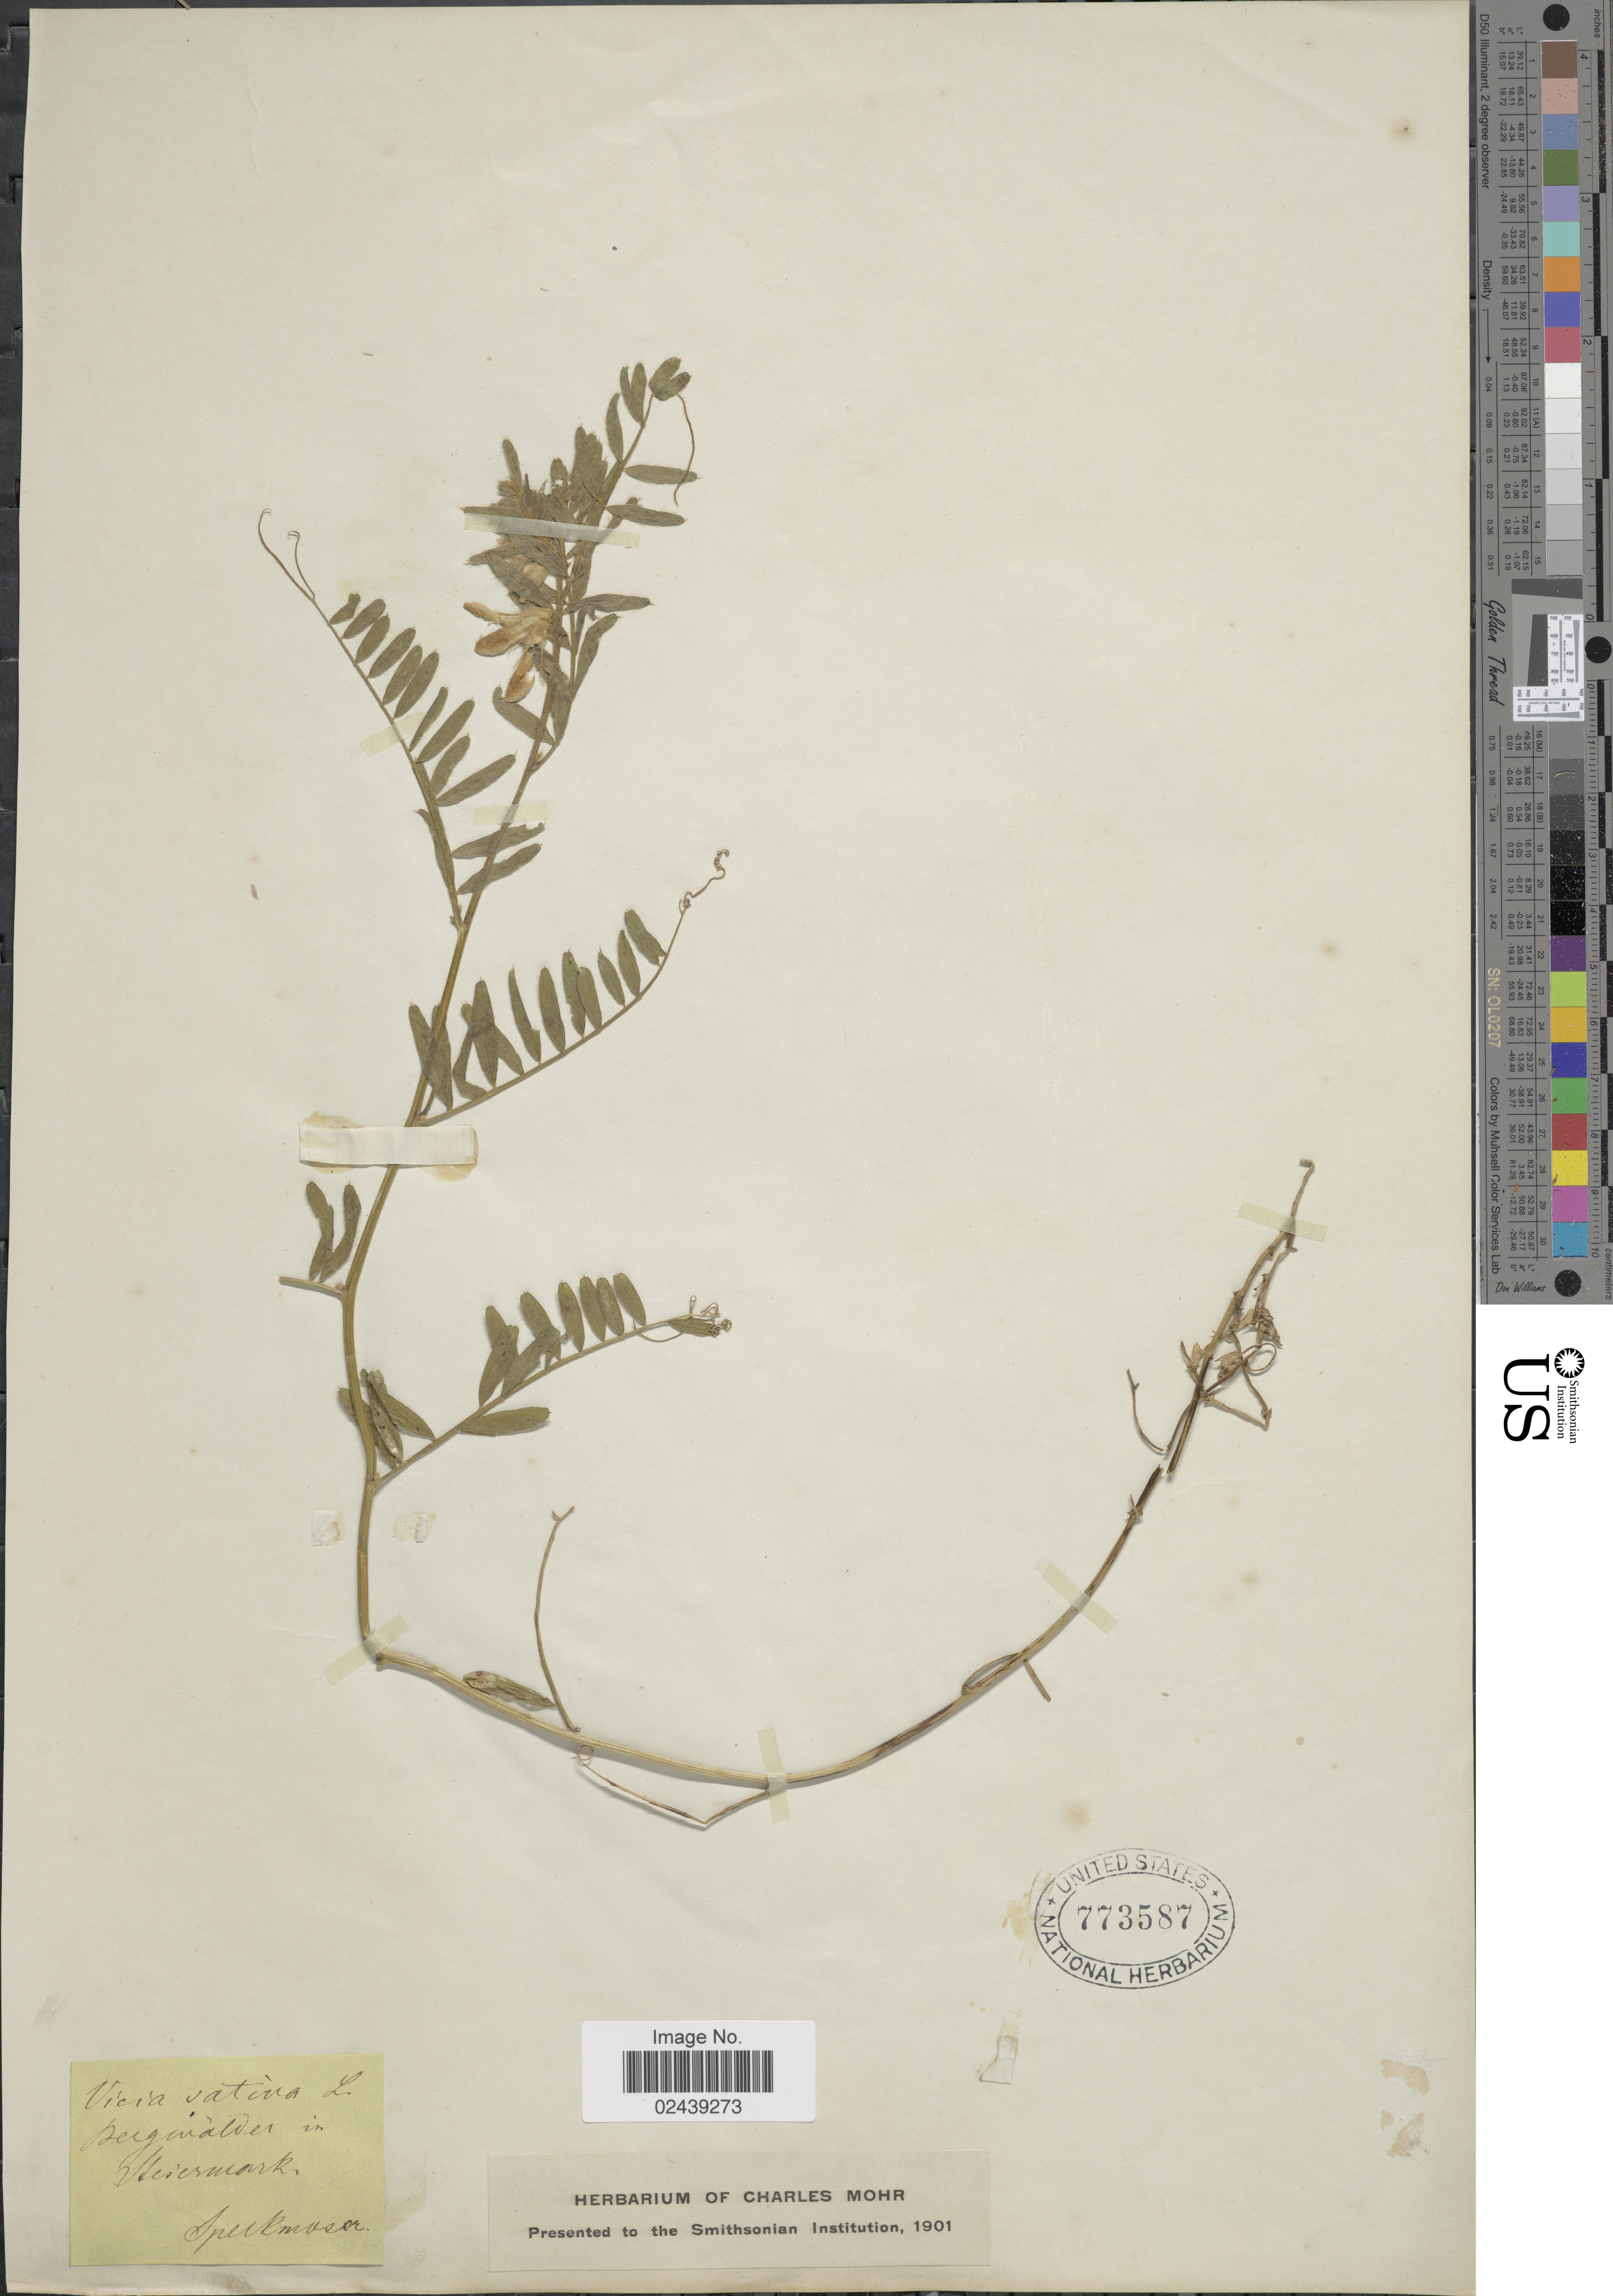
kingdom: Plantae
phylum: Tracheophyta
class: Magnoliopsida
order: Fabales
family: Fabaceae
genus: Vicia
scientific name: Vicia sativa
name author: L.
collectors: Speckmoser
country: Austria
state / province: Steiermark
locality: Bergmalden in Steiermark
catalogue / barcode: US 773587